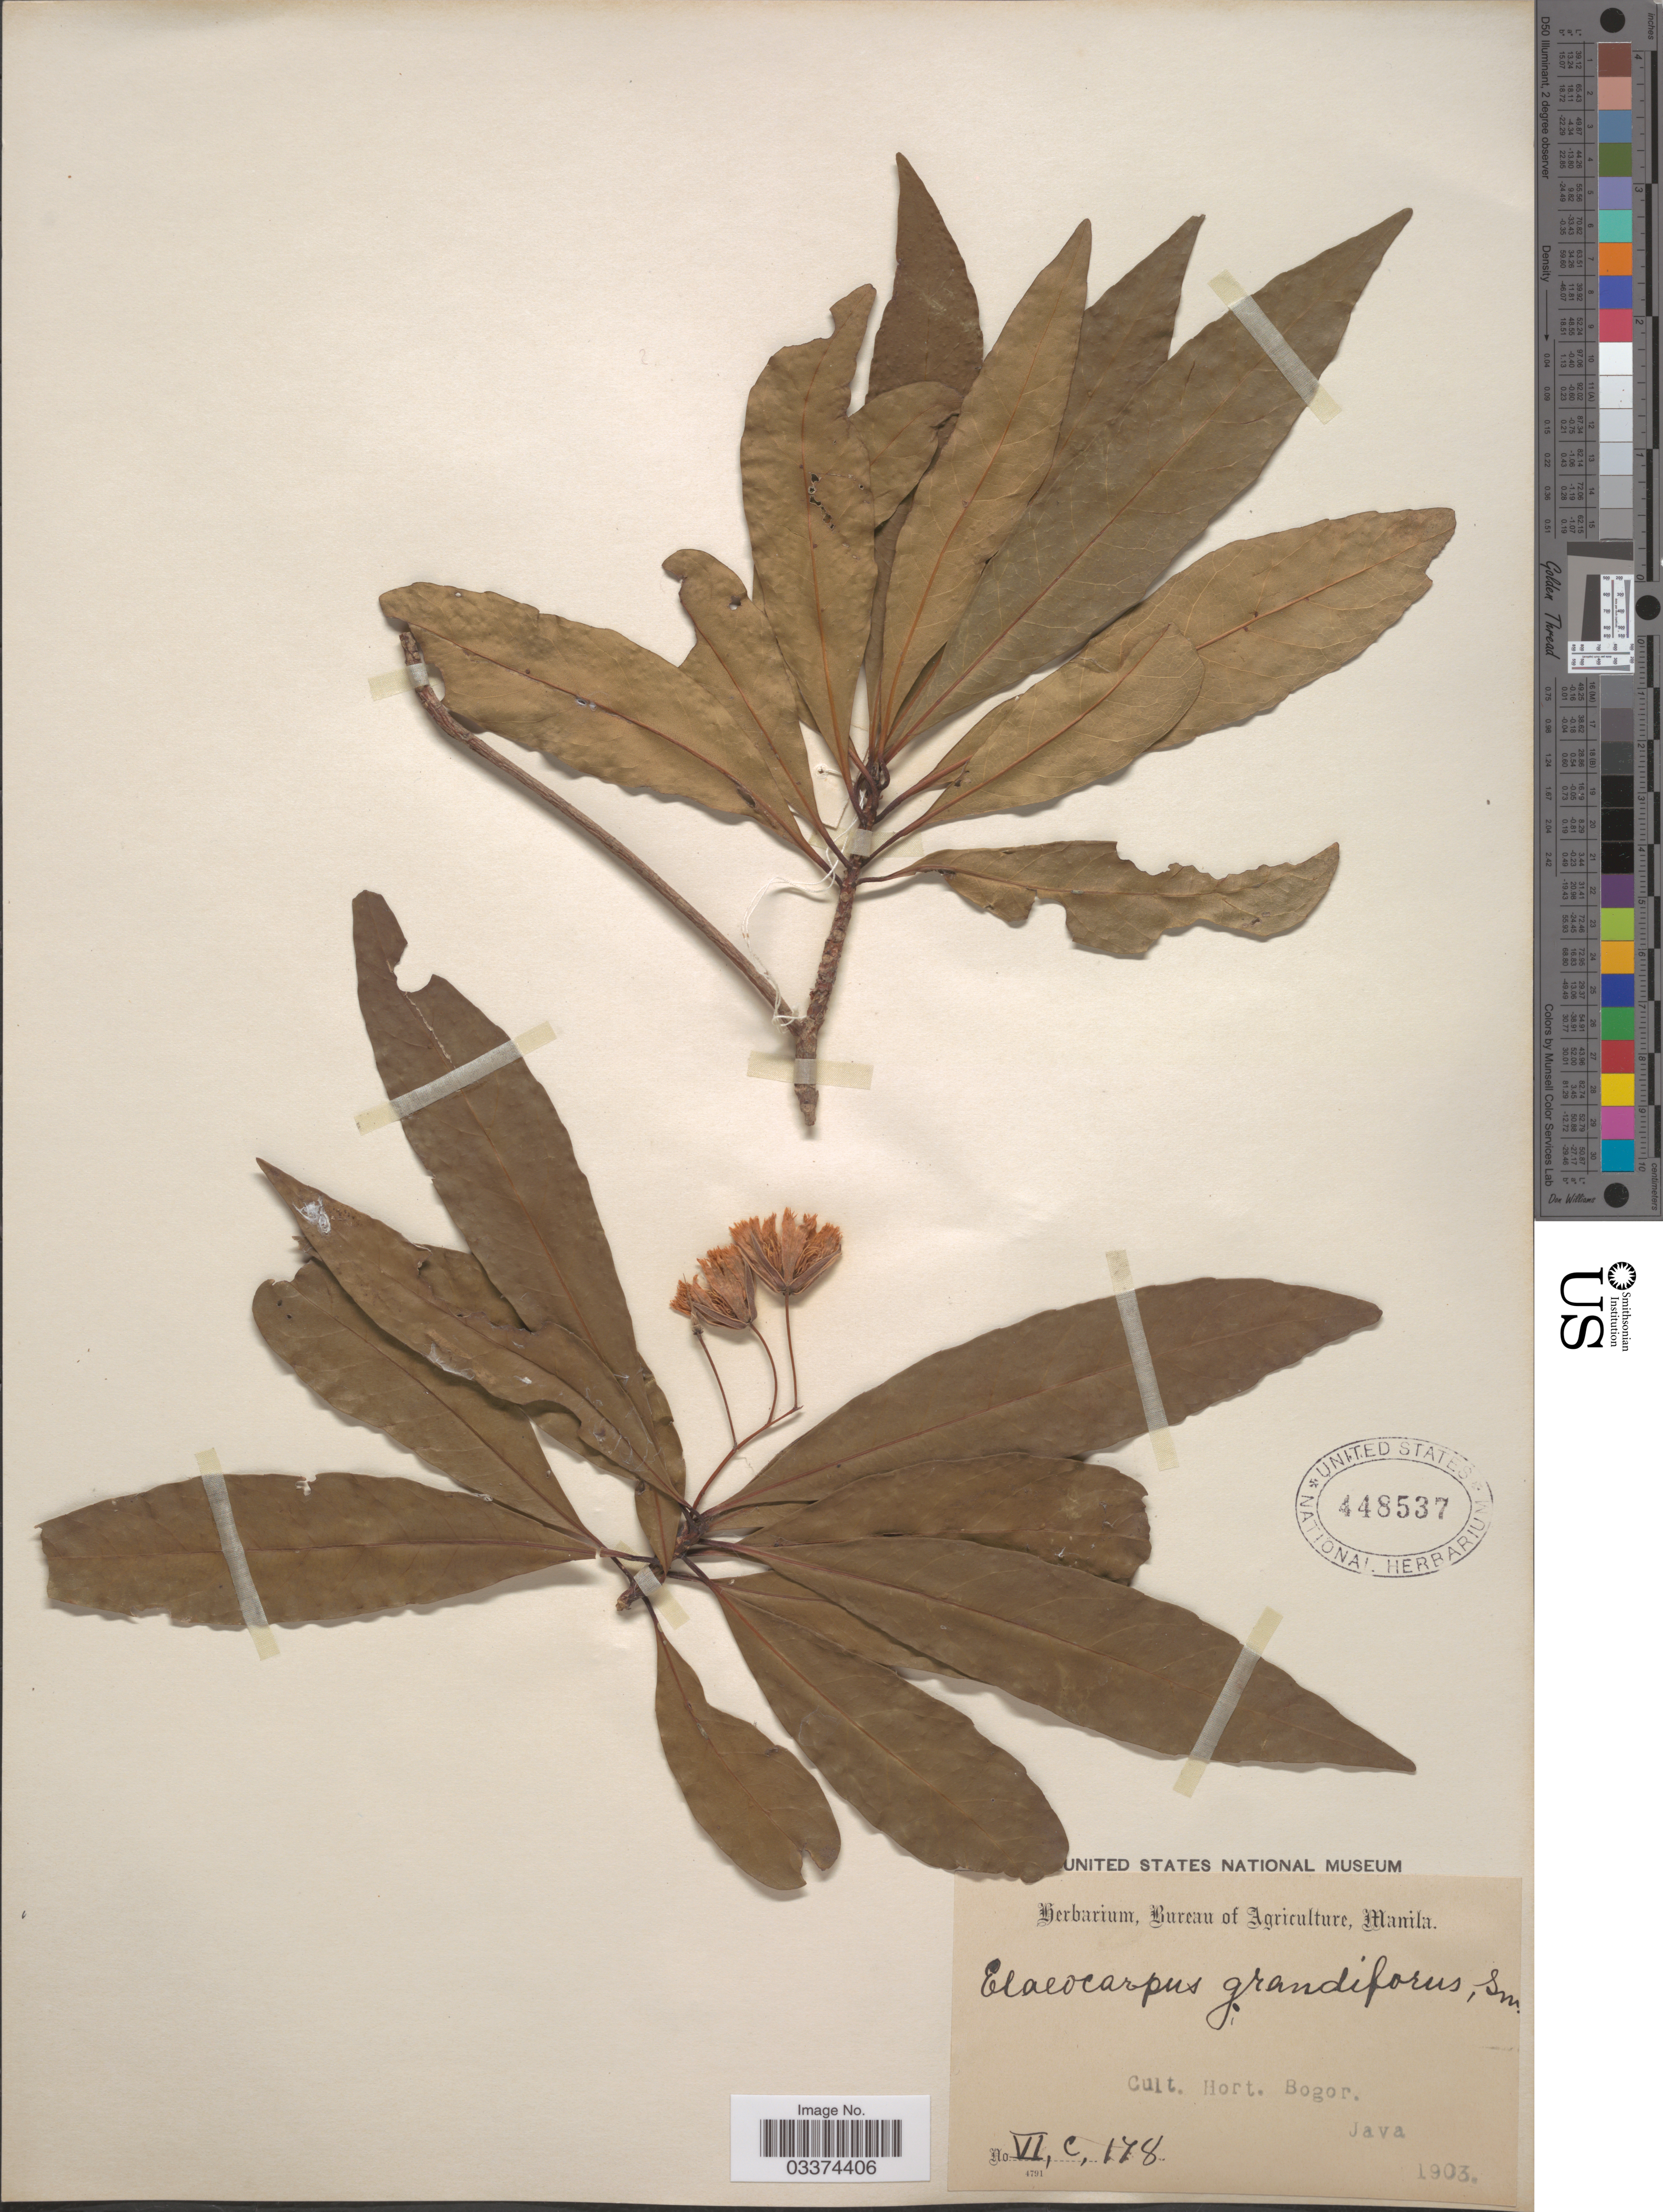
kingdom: Plantae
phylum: Tracheophyta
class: Magnoliopsida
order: Oxalidales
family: Elaeocarpaceae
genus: Elaeocarpus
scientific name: Elaeocarpus grandiflorus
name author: Sm.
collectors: ex Herb. Bur. Agric. Manila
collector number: VI,C,178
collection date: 1903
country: Indonesia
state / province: Java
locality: Cult. Hort. Bogor.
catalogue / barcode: US 448537